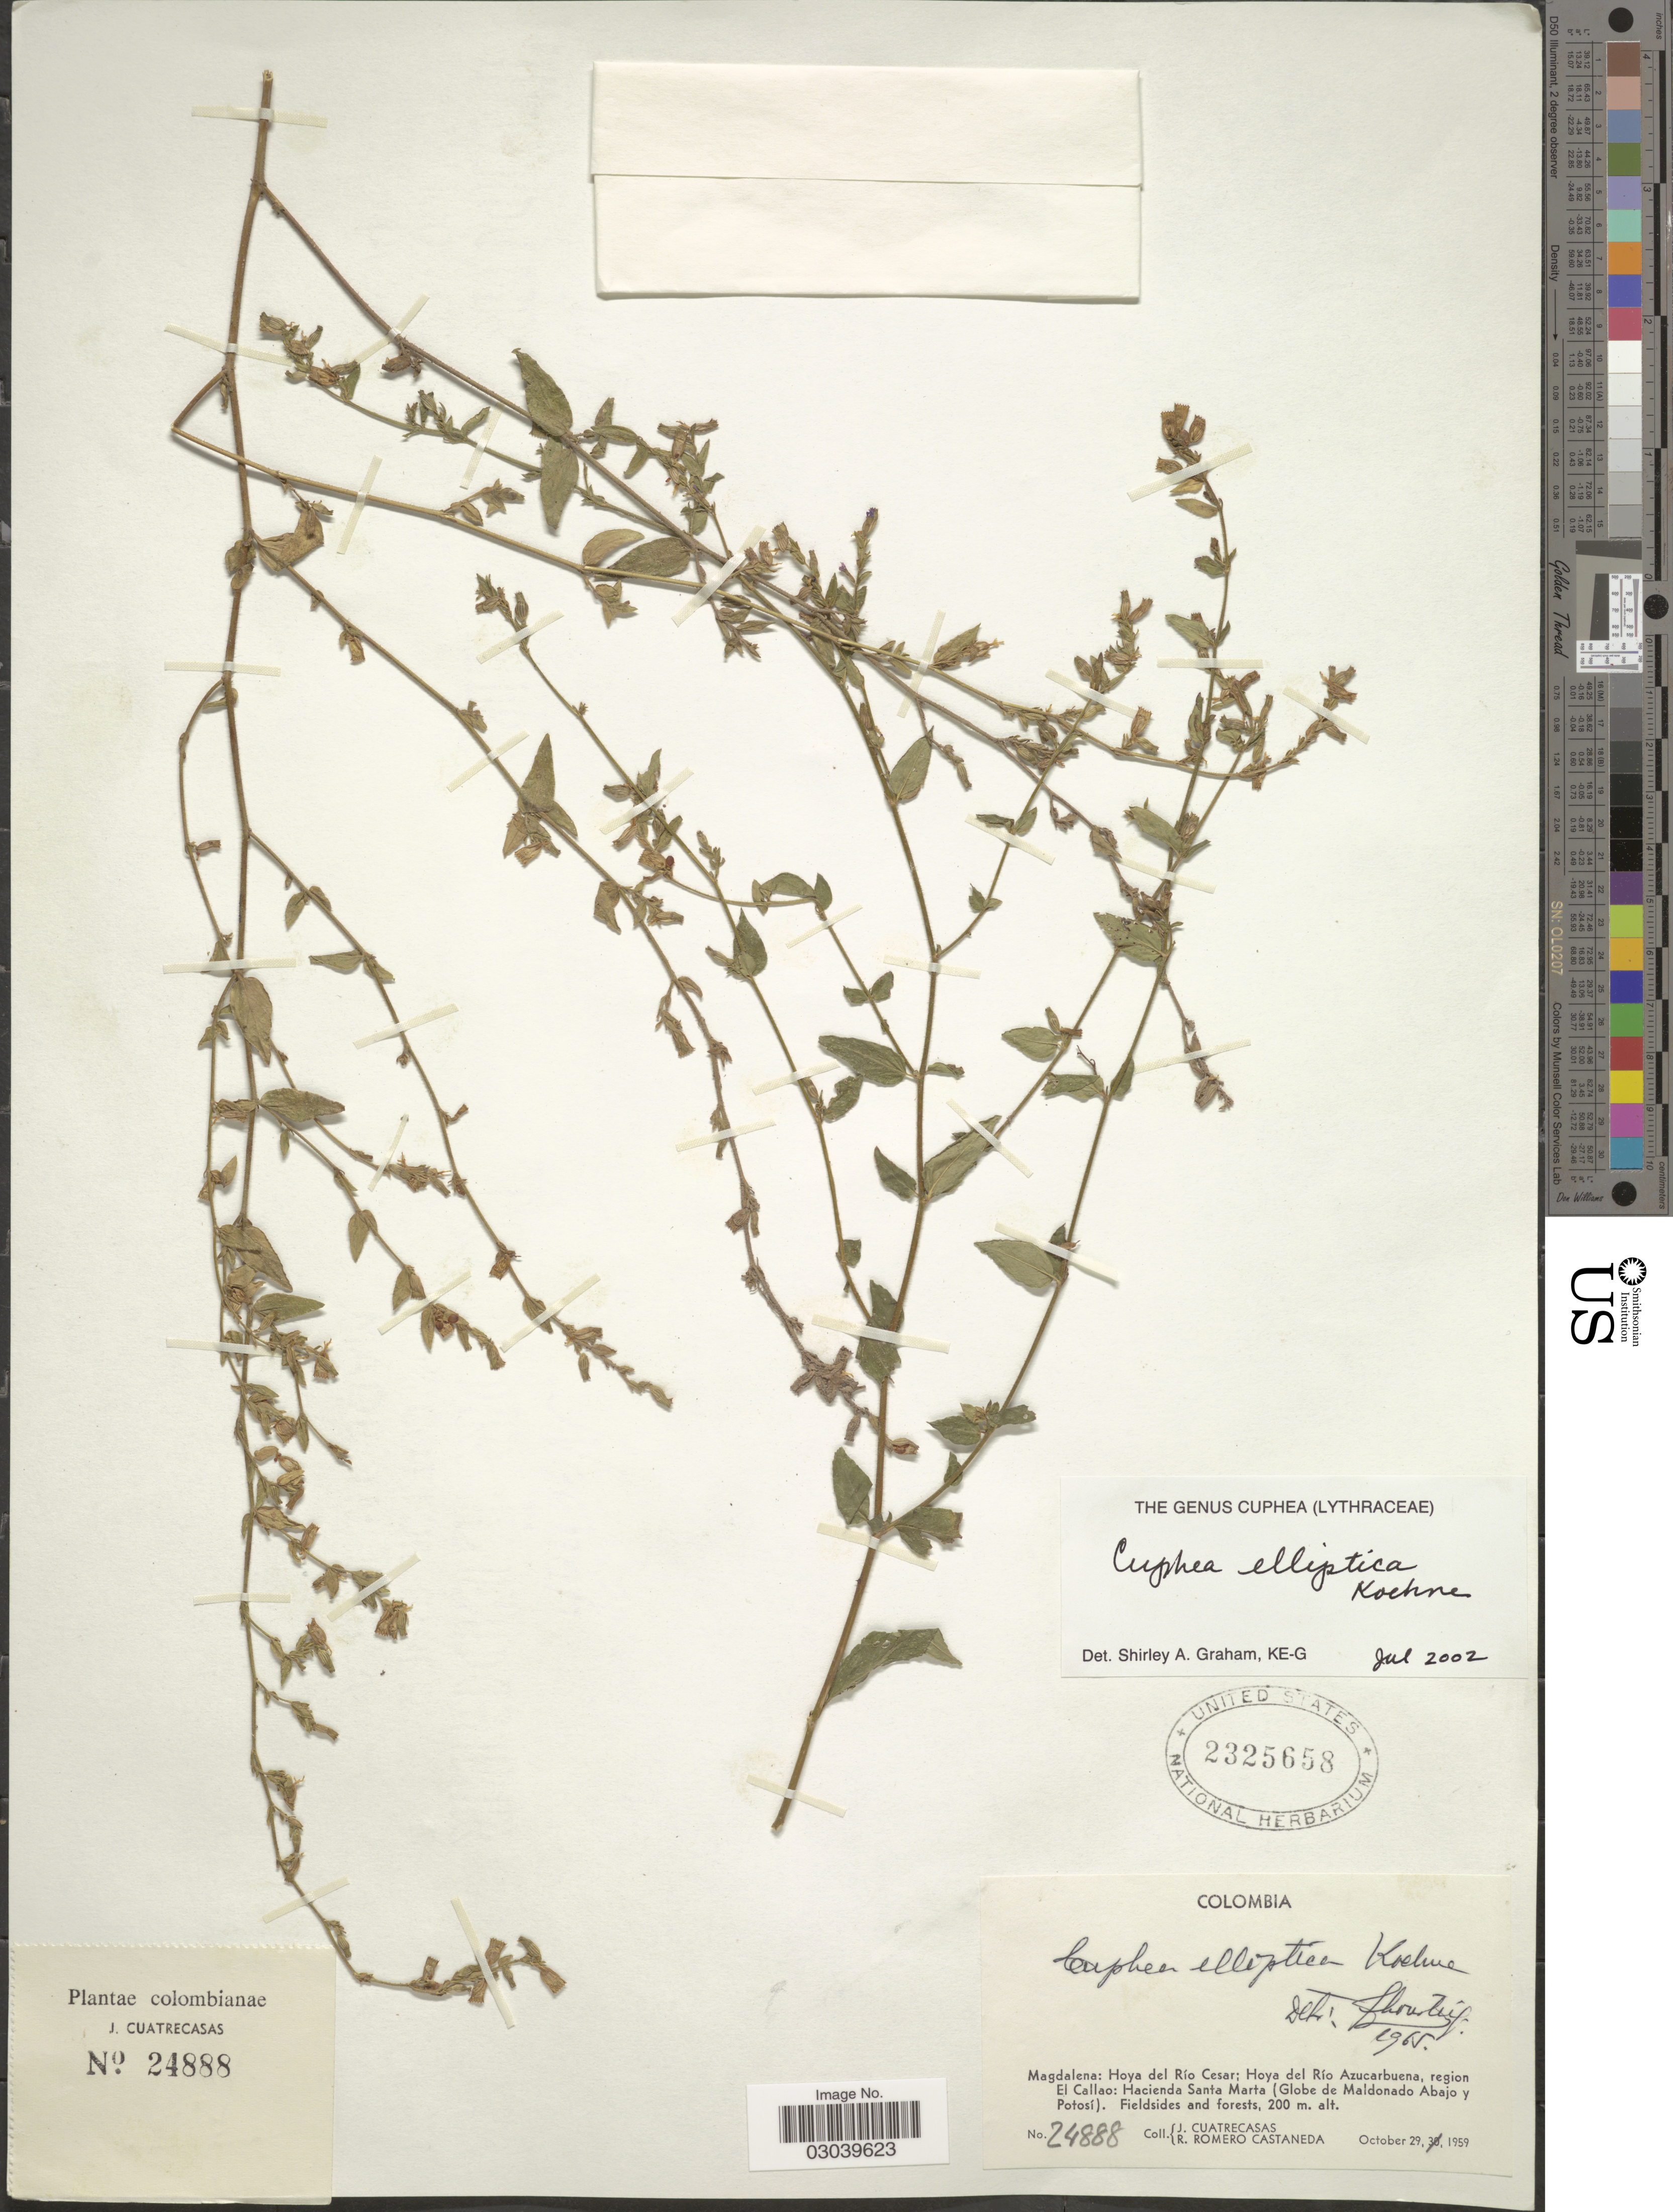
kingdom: Plantae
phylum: Tracheophyta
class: Magnoliopsida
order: Myrtales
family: Lythraceae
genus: Cuphea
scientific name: Cuphea elliptica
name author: Koehne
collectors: J. Cuatrecasas & R. Romero Castañeda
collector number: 24888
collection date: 1959-10-29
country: Colombia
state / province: Magdalena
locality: Hoya del Río Cesar; Hoya del Río Azucarbuena, region El Callao: Hacienda Santa Marta (Globe de Maldonado Abajo y Potosí).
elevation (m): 200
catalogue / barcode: US 2325658